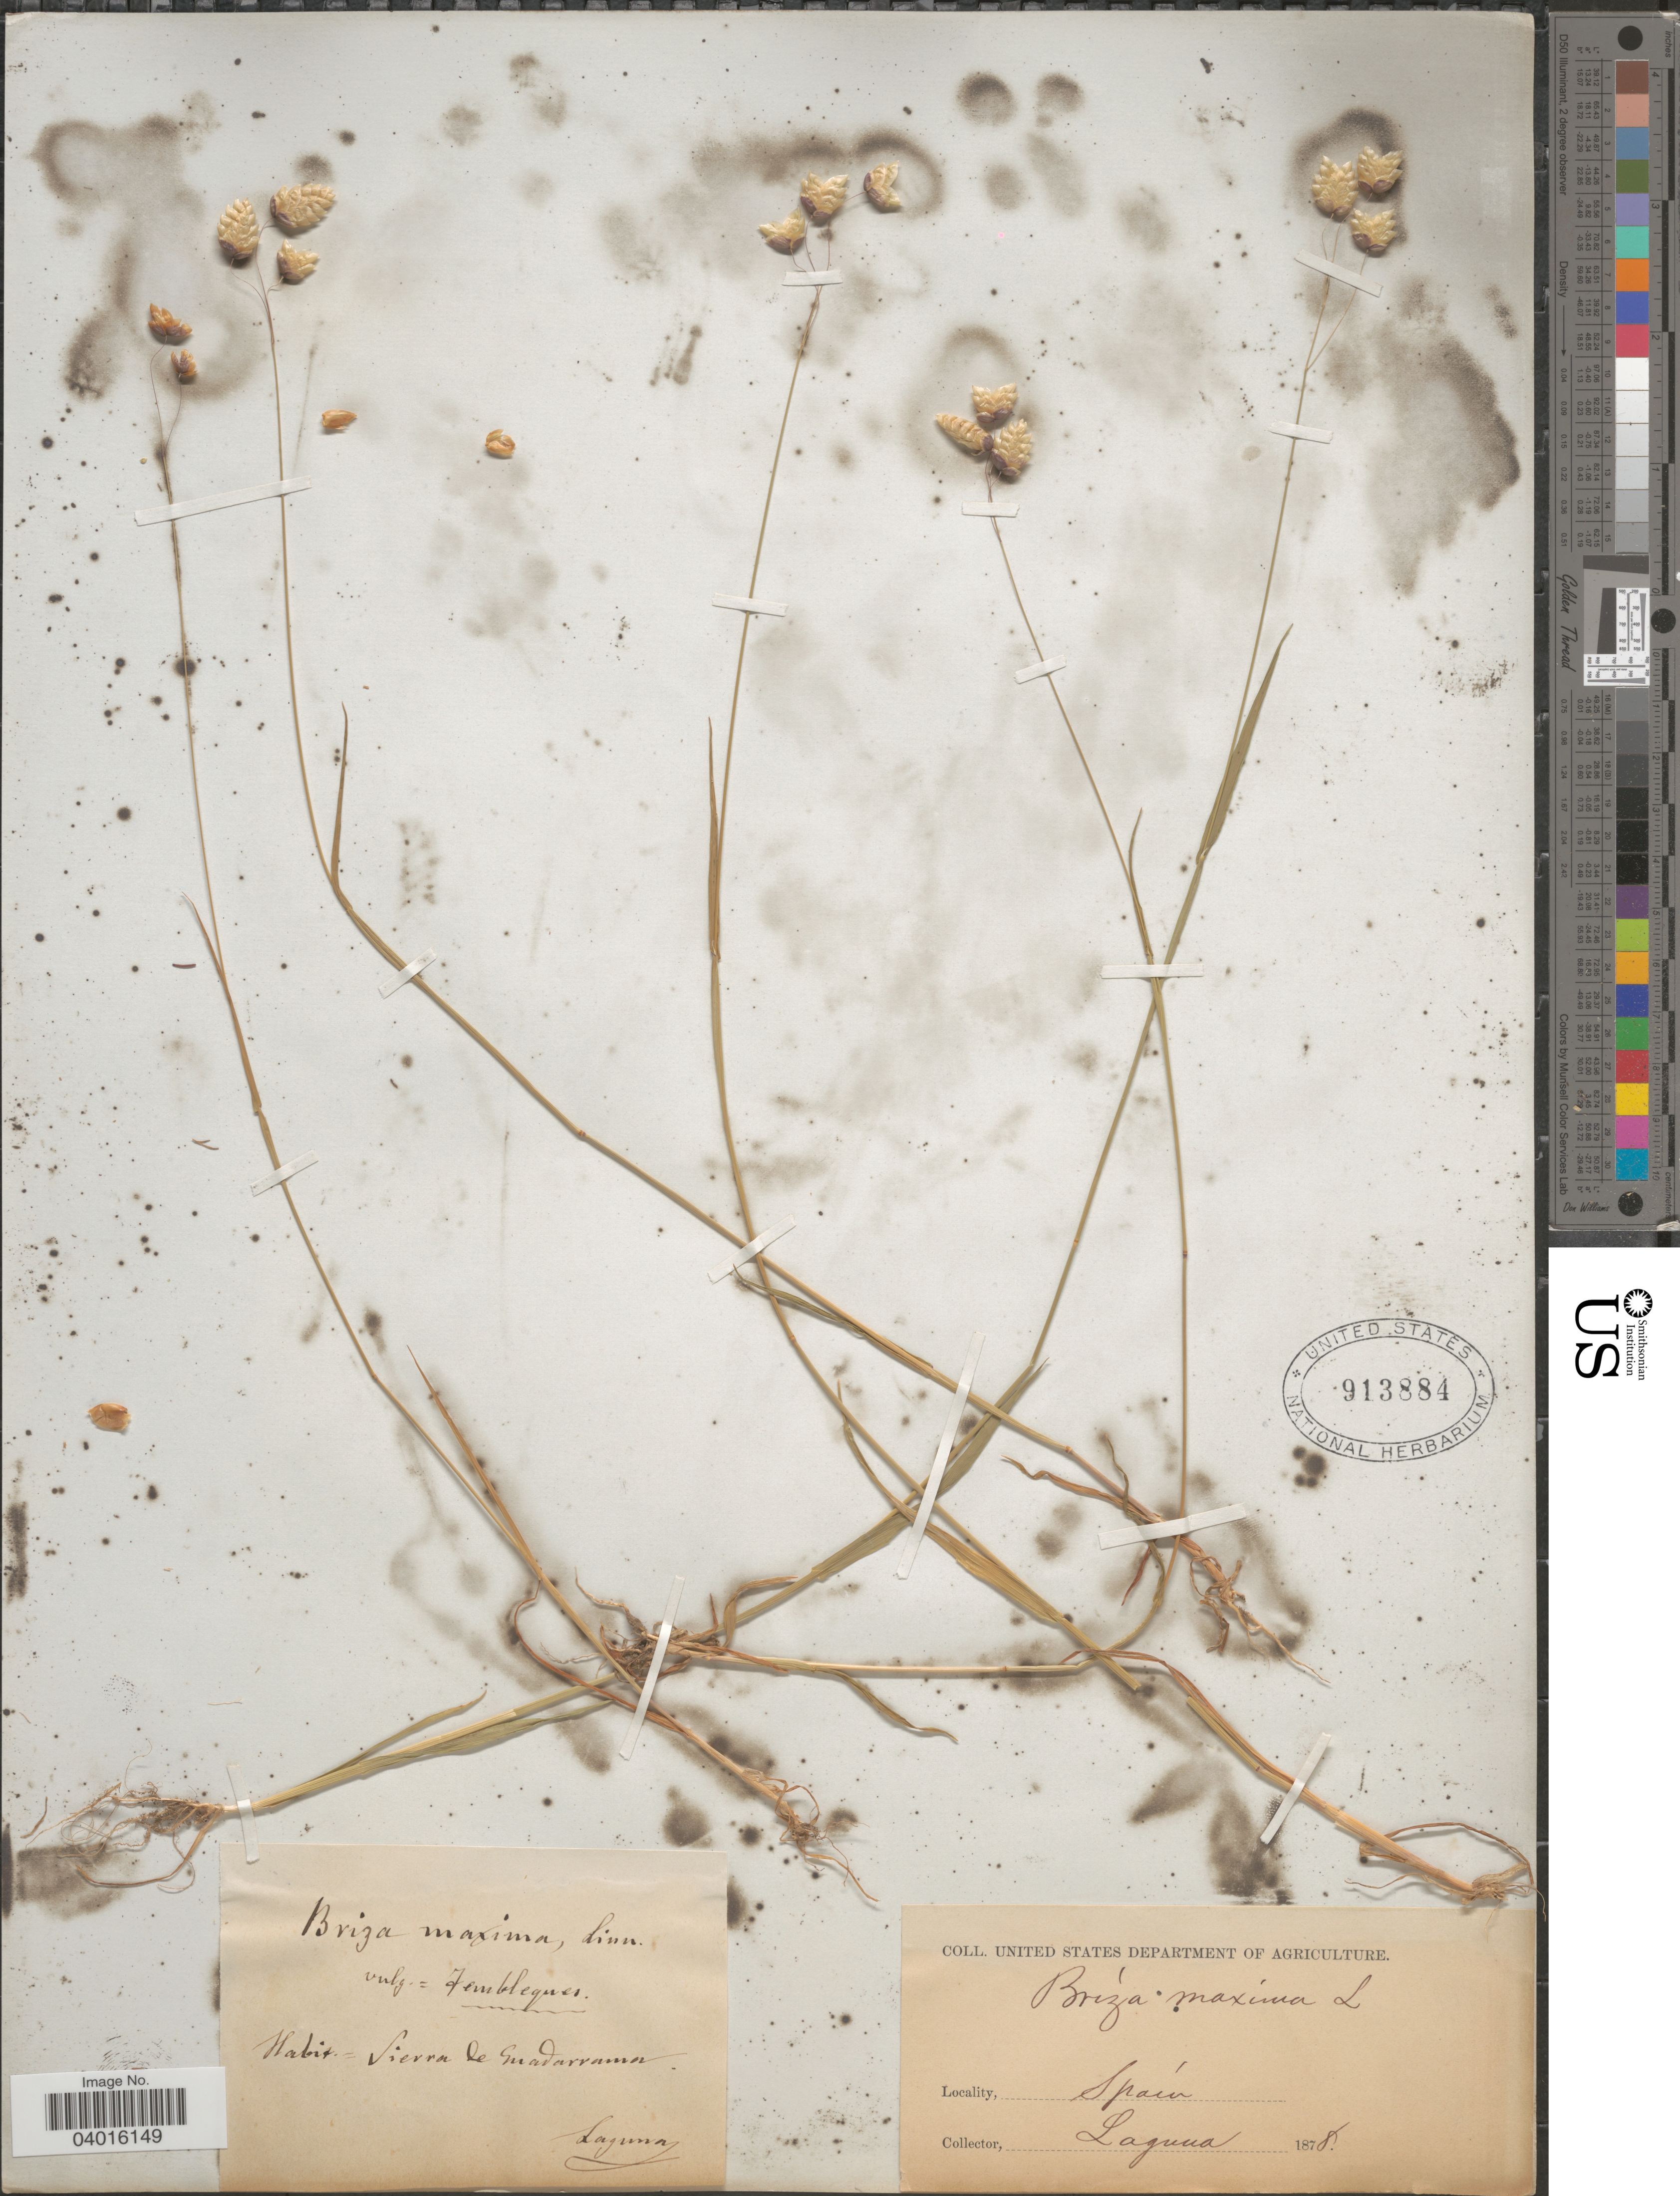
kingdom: Plantae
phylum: Tracheophyta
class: Liliopsida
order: Poales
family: Poaceae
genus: Briza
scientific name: Briza maxima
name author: L.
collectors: -. Laguna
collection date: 1878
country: Spain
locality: Sierra de Guadarrama.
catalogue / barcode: US 913884